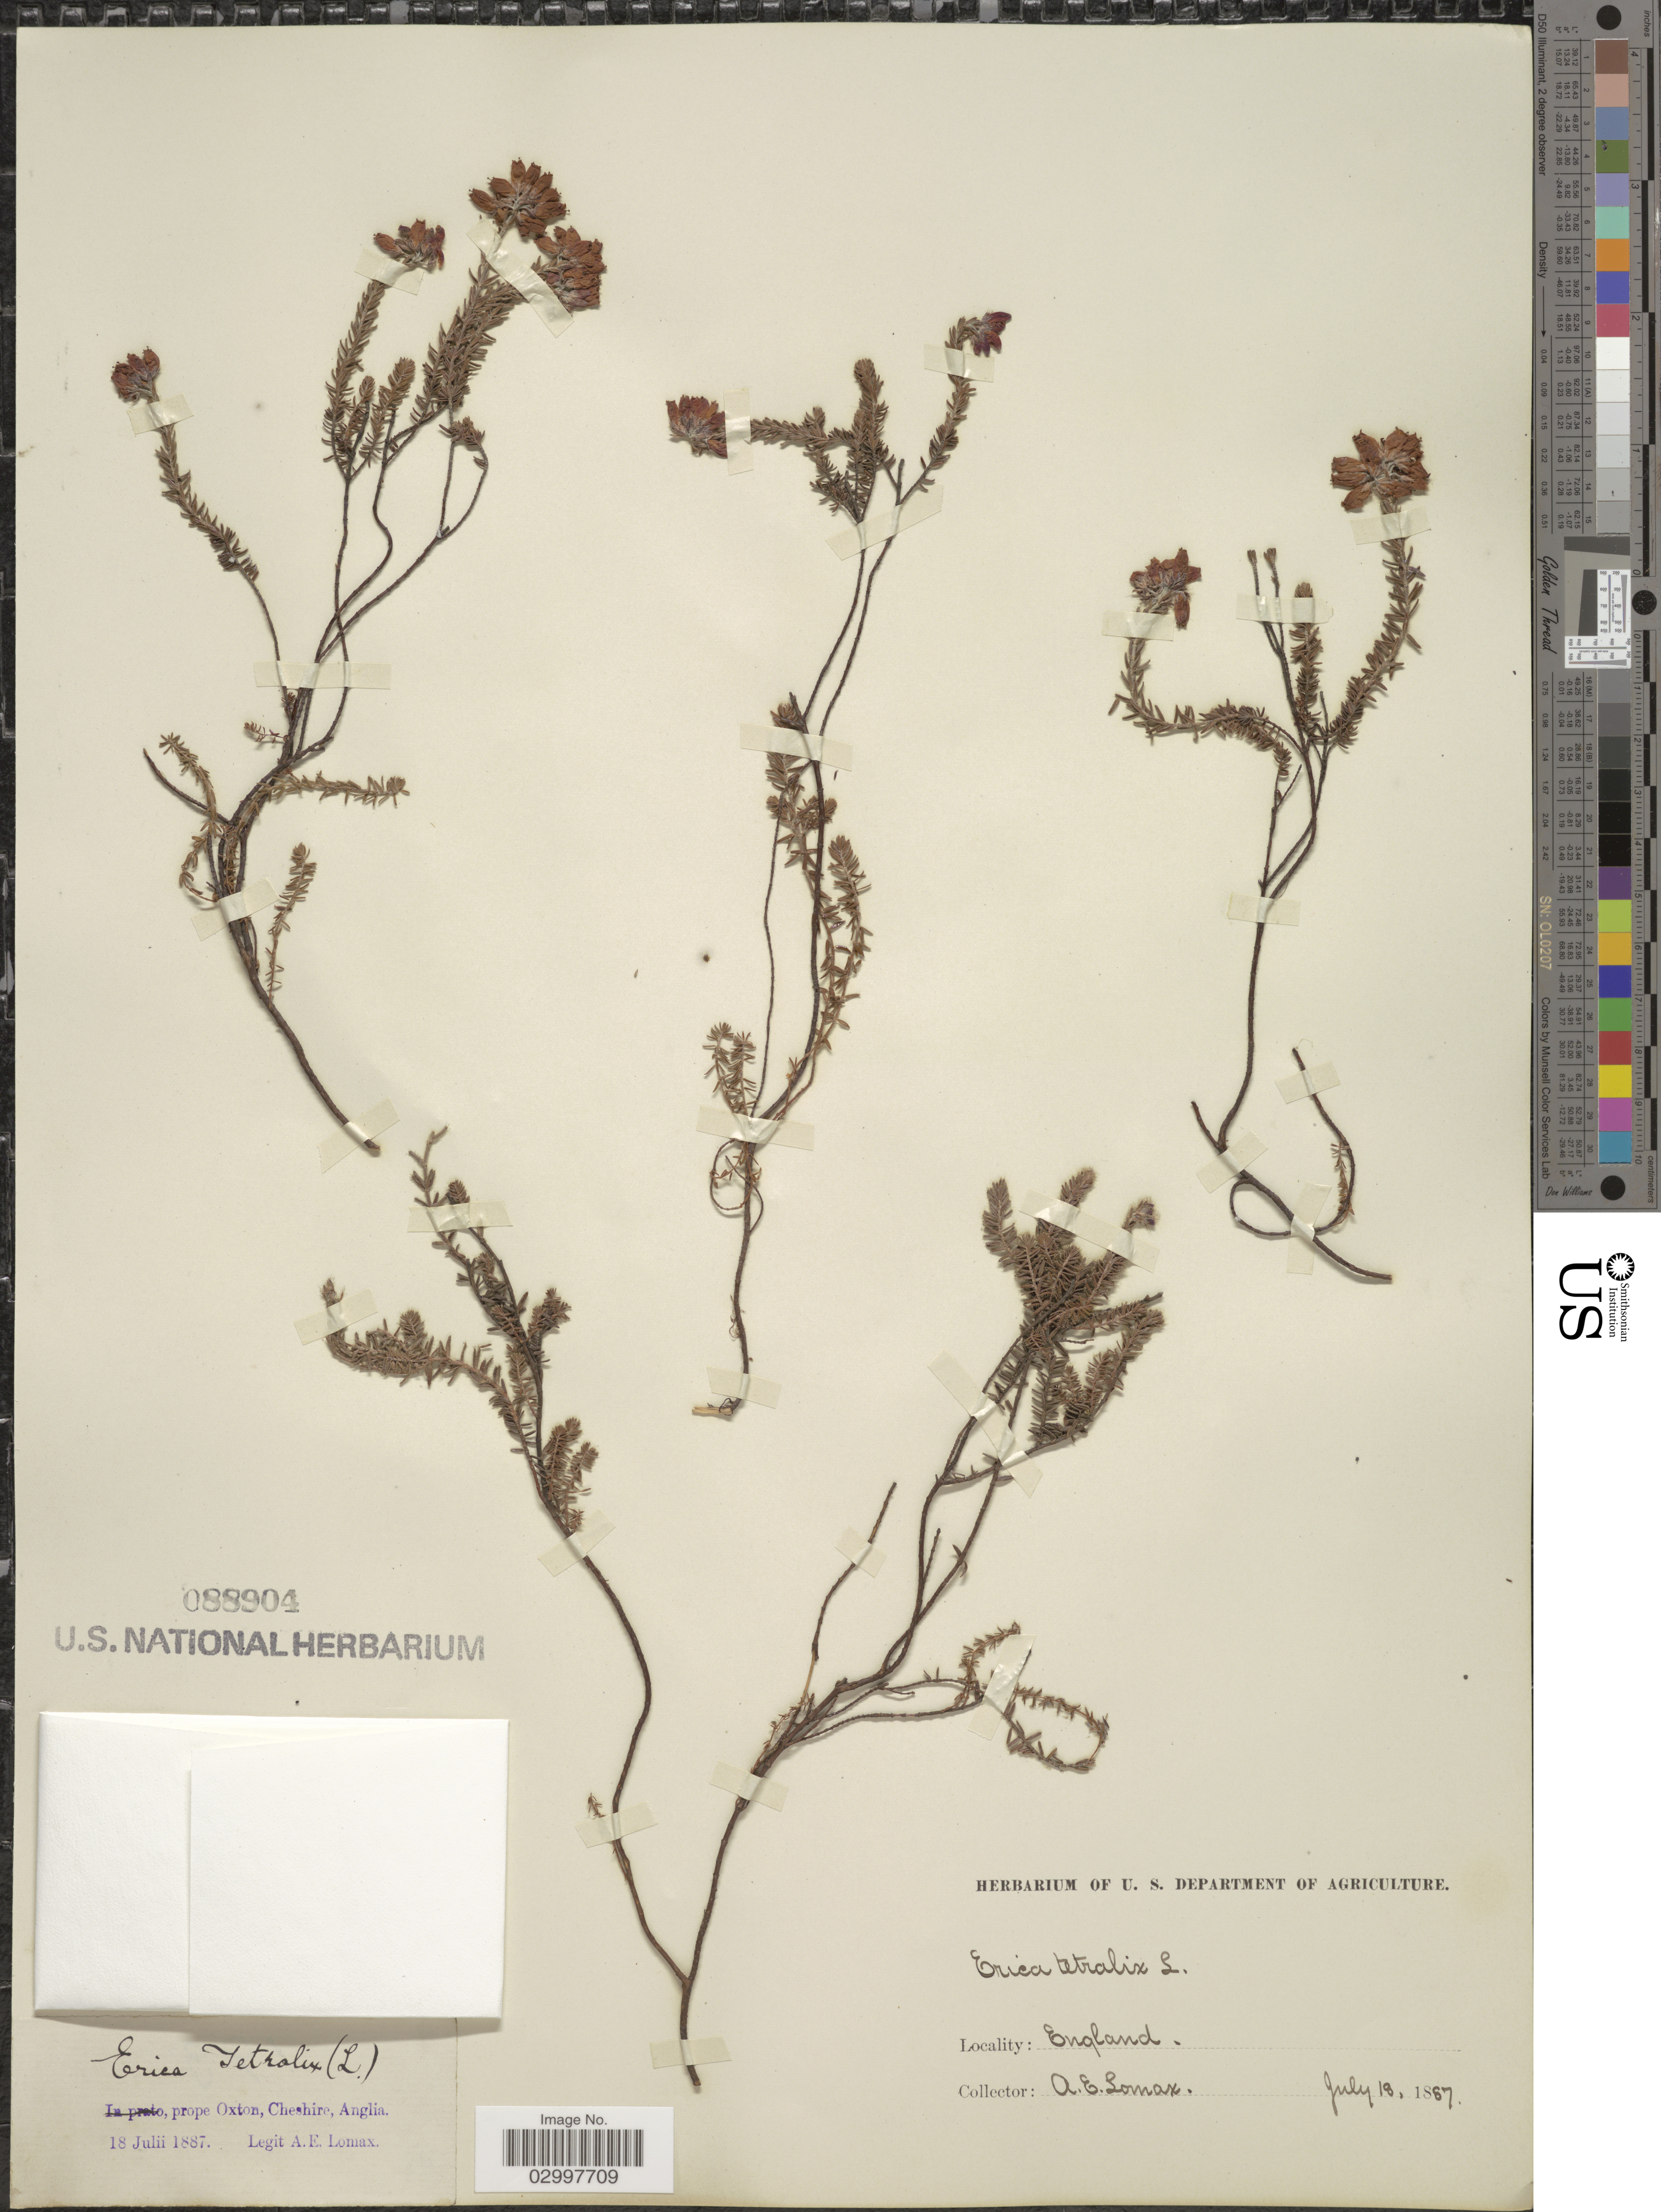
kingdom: Plantae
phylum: Tracheophyta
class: Magnoliopsida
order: Ericales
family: Ericaceae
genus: Erica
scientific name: Erica tetralix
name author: L.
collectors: A. Lomax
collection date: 1887-07-18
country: United Kingdom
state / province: England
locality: Prope Oxton, Cheshire, Anglia.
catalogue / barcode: US 88904